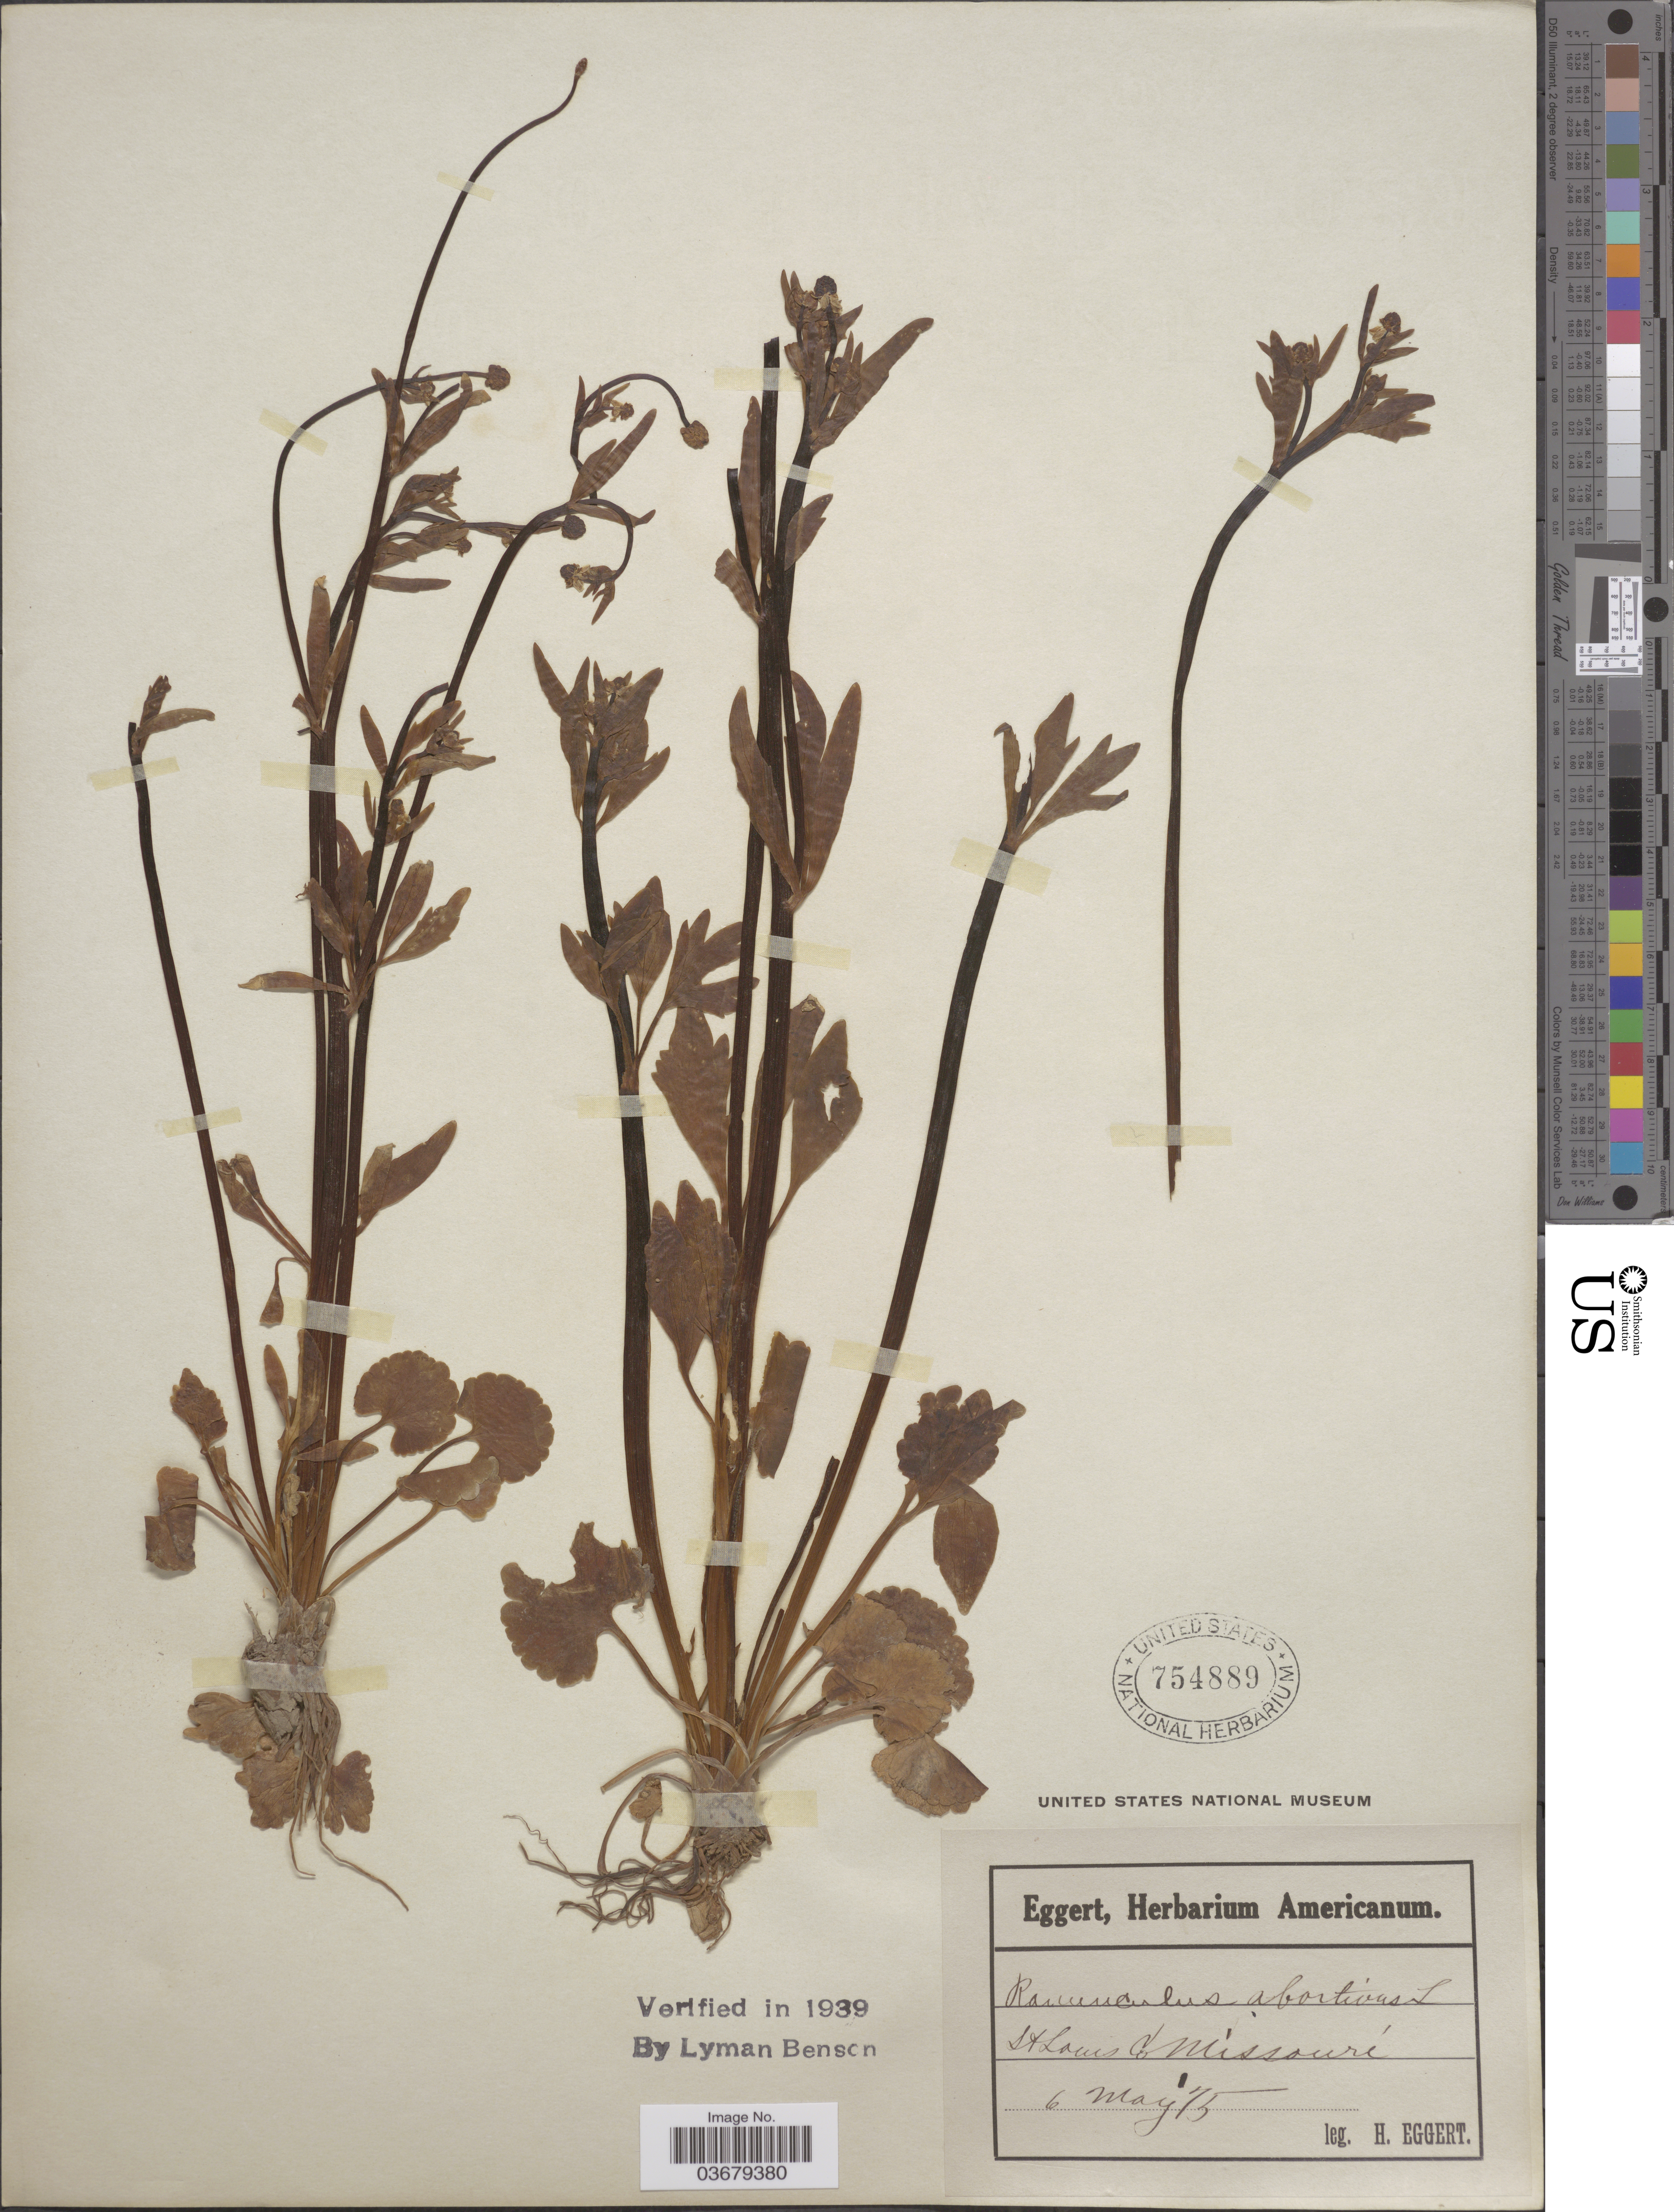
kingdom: Plantae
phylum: Tracheophyta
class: Magnoliopsida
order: Ranunculales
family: Ranunculaceae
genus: Ranunculus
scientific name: Ranunculus abortivus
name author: L.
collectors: H. Eggert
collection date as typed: Transcribed d/m/y: 6/5/75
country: United States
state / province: Missouri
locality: St. Louis Co.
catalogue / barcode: US 754889